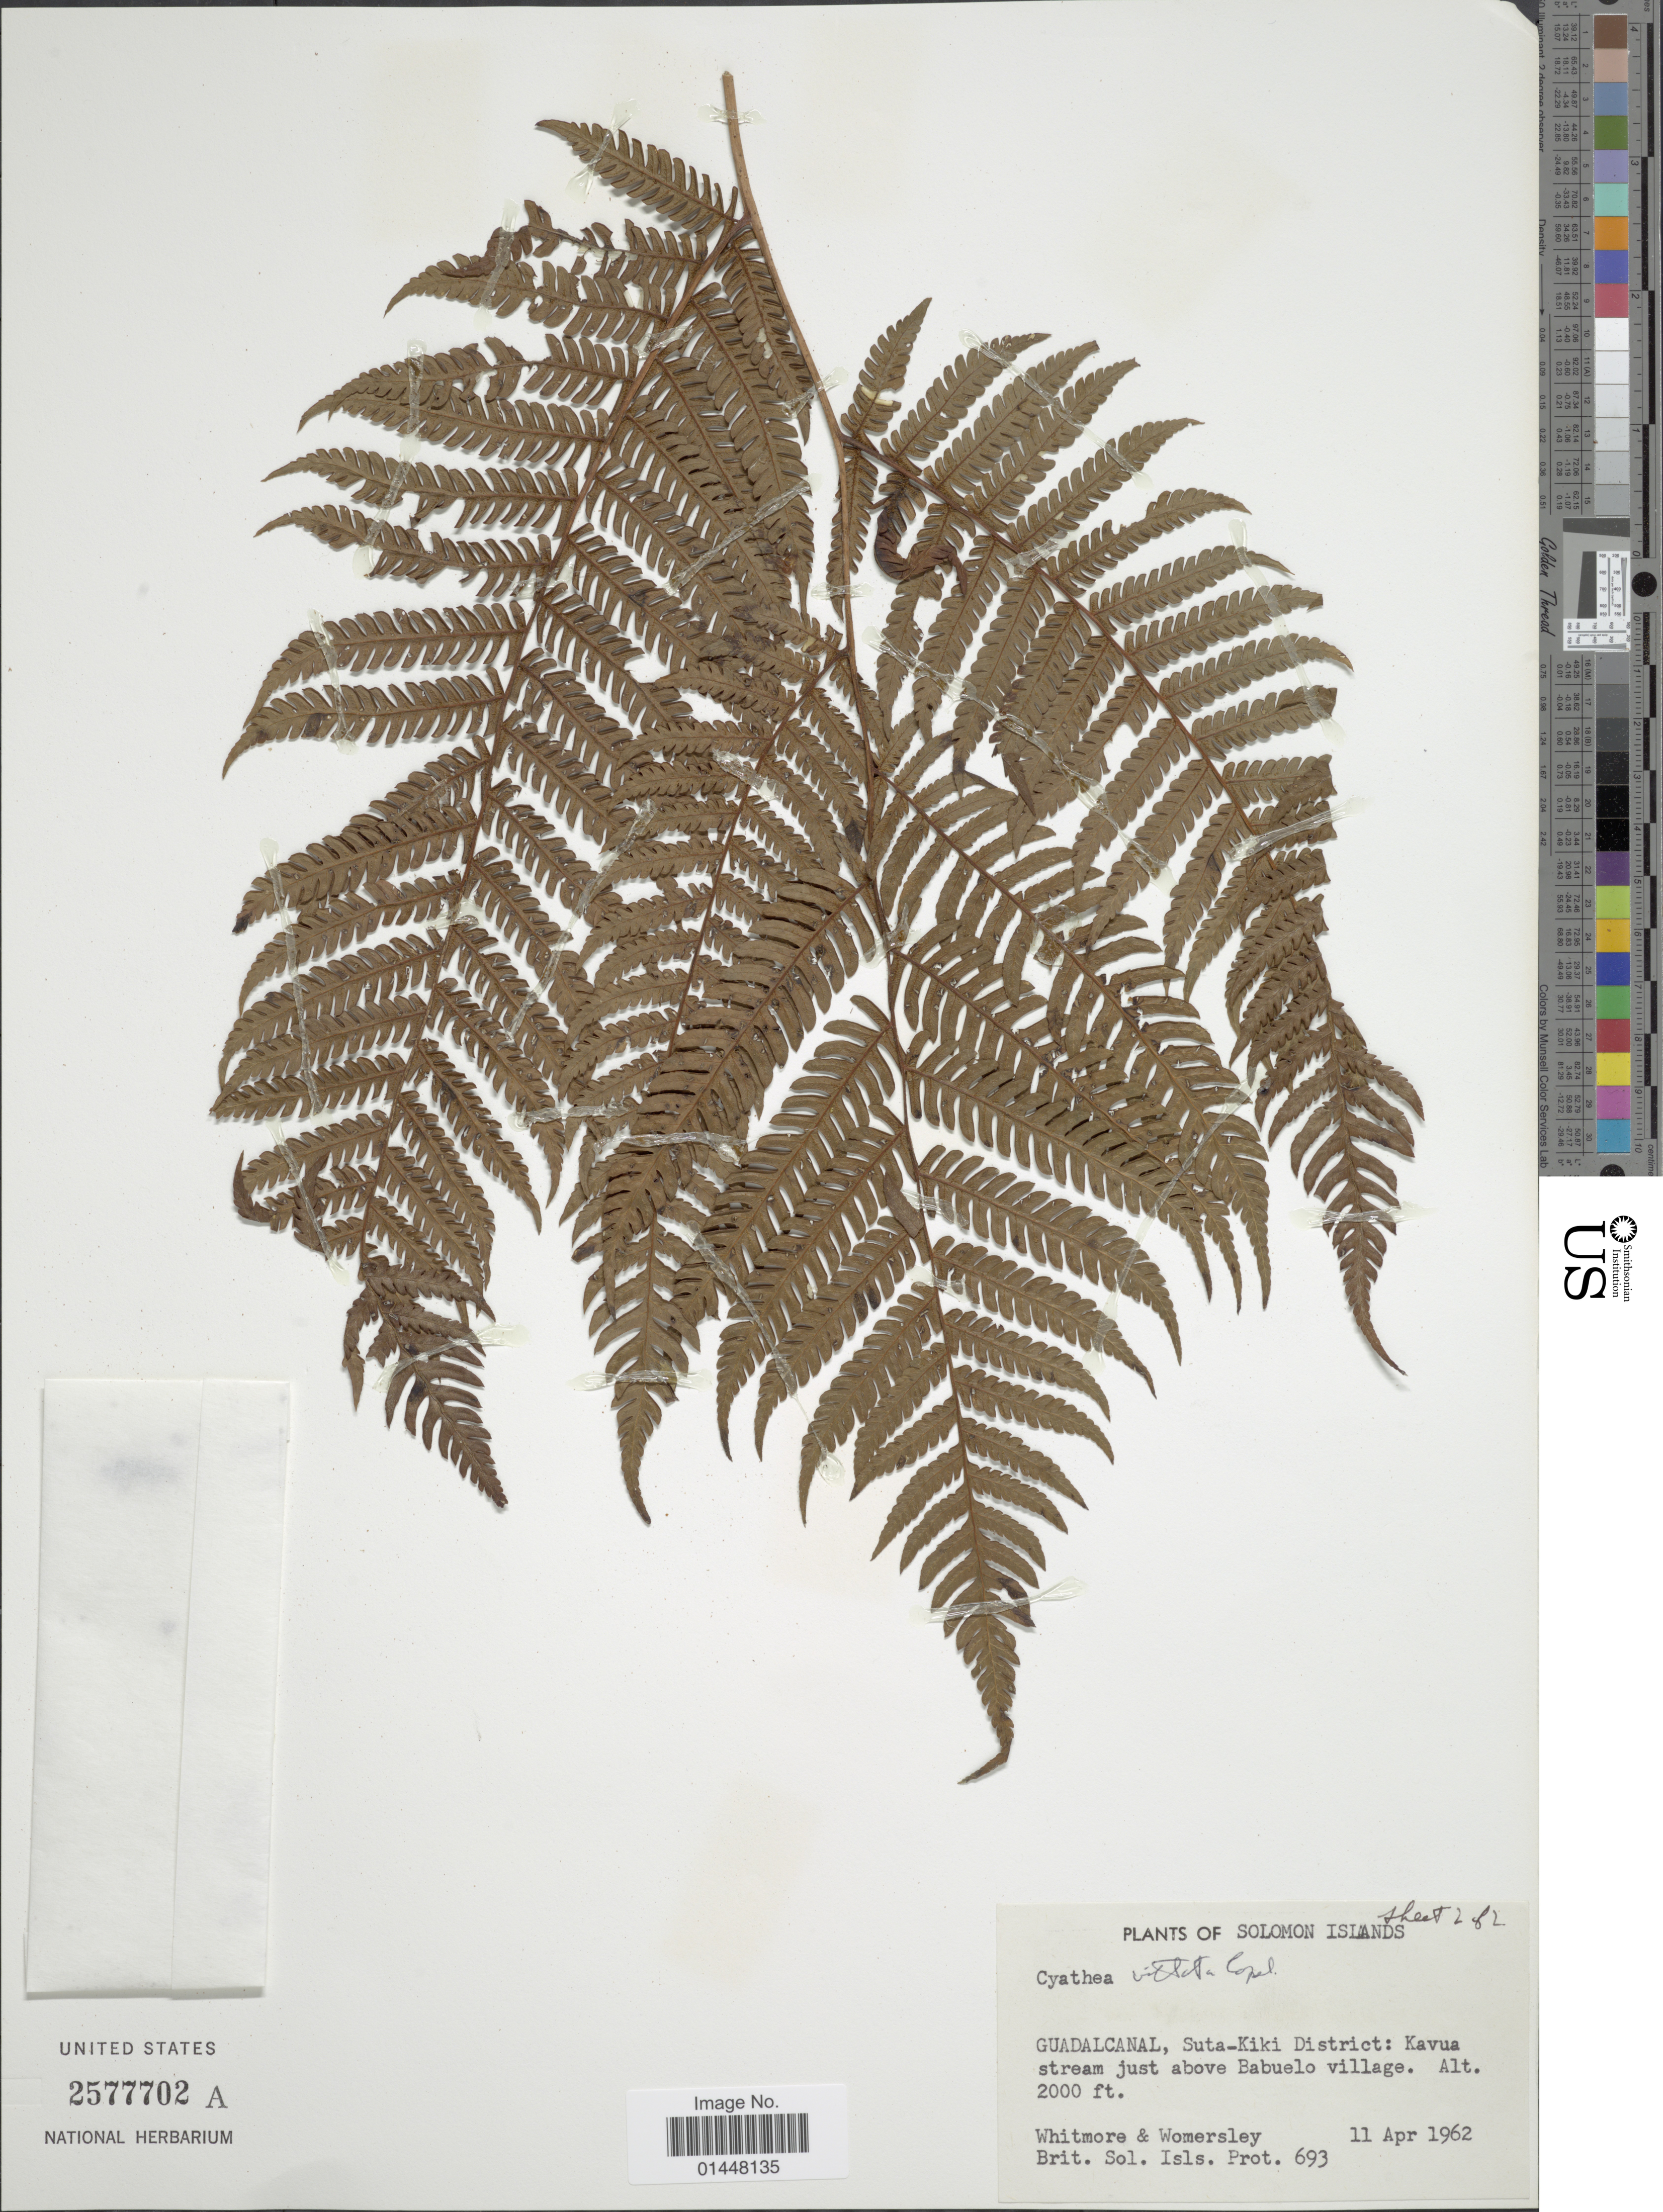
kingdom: Plantae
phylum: Tracheophyta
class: Polypodiopsida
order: Cyatheales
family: Cyatheaceae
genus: Sphaeropteris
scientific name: Sphaeropteris vittata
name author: (Copel.) R.M. Tryon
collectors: -. Whitmore & Womersley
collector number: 693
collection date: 1962-04-11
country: Solomon Islands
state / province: Solomon Islands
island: Guadalcanal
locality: Guadalcanal, Suta-Kiki District: Kavua stream just above Babuelo village.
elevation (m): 610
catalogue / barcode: US 2577702A